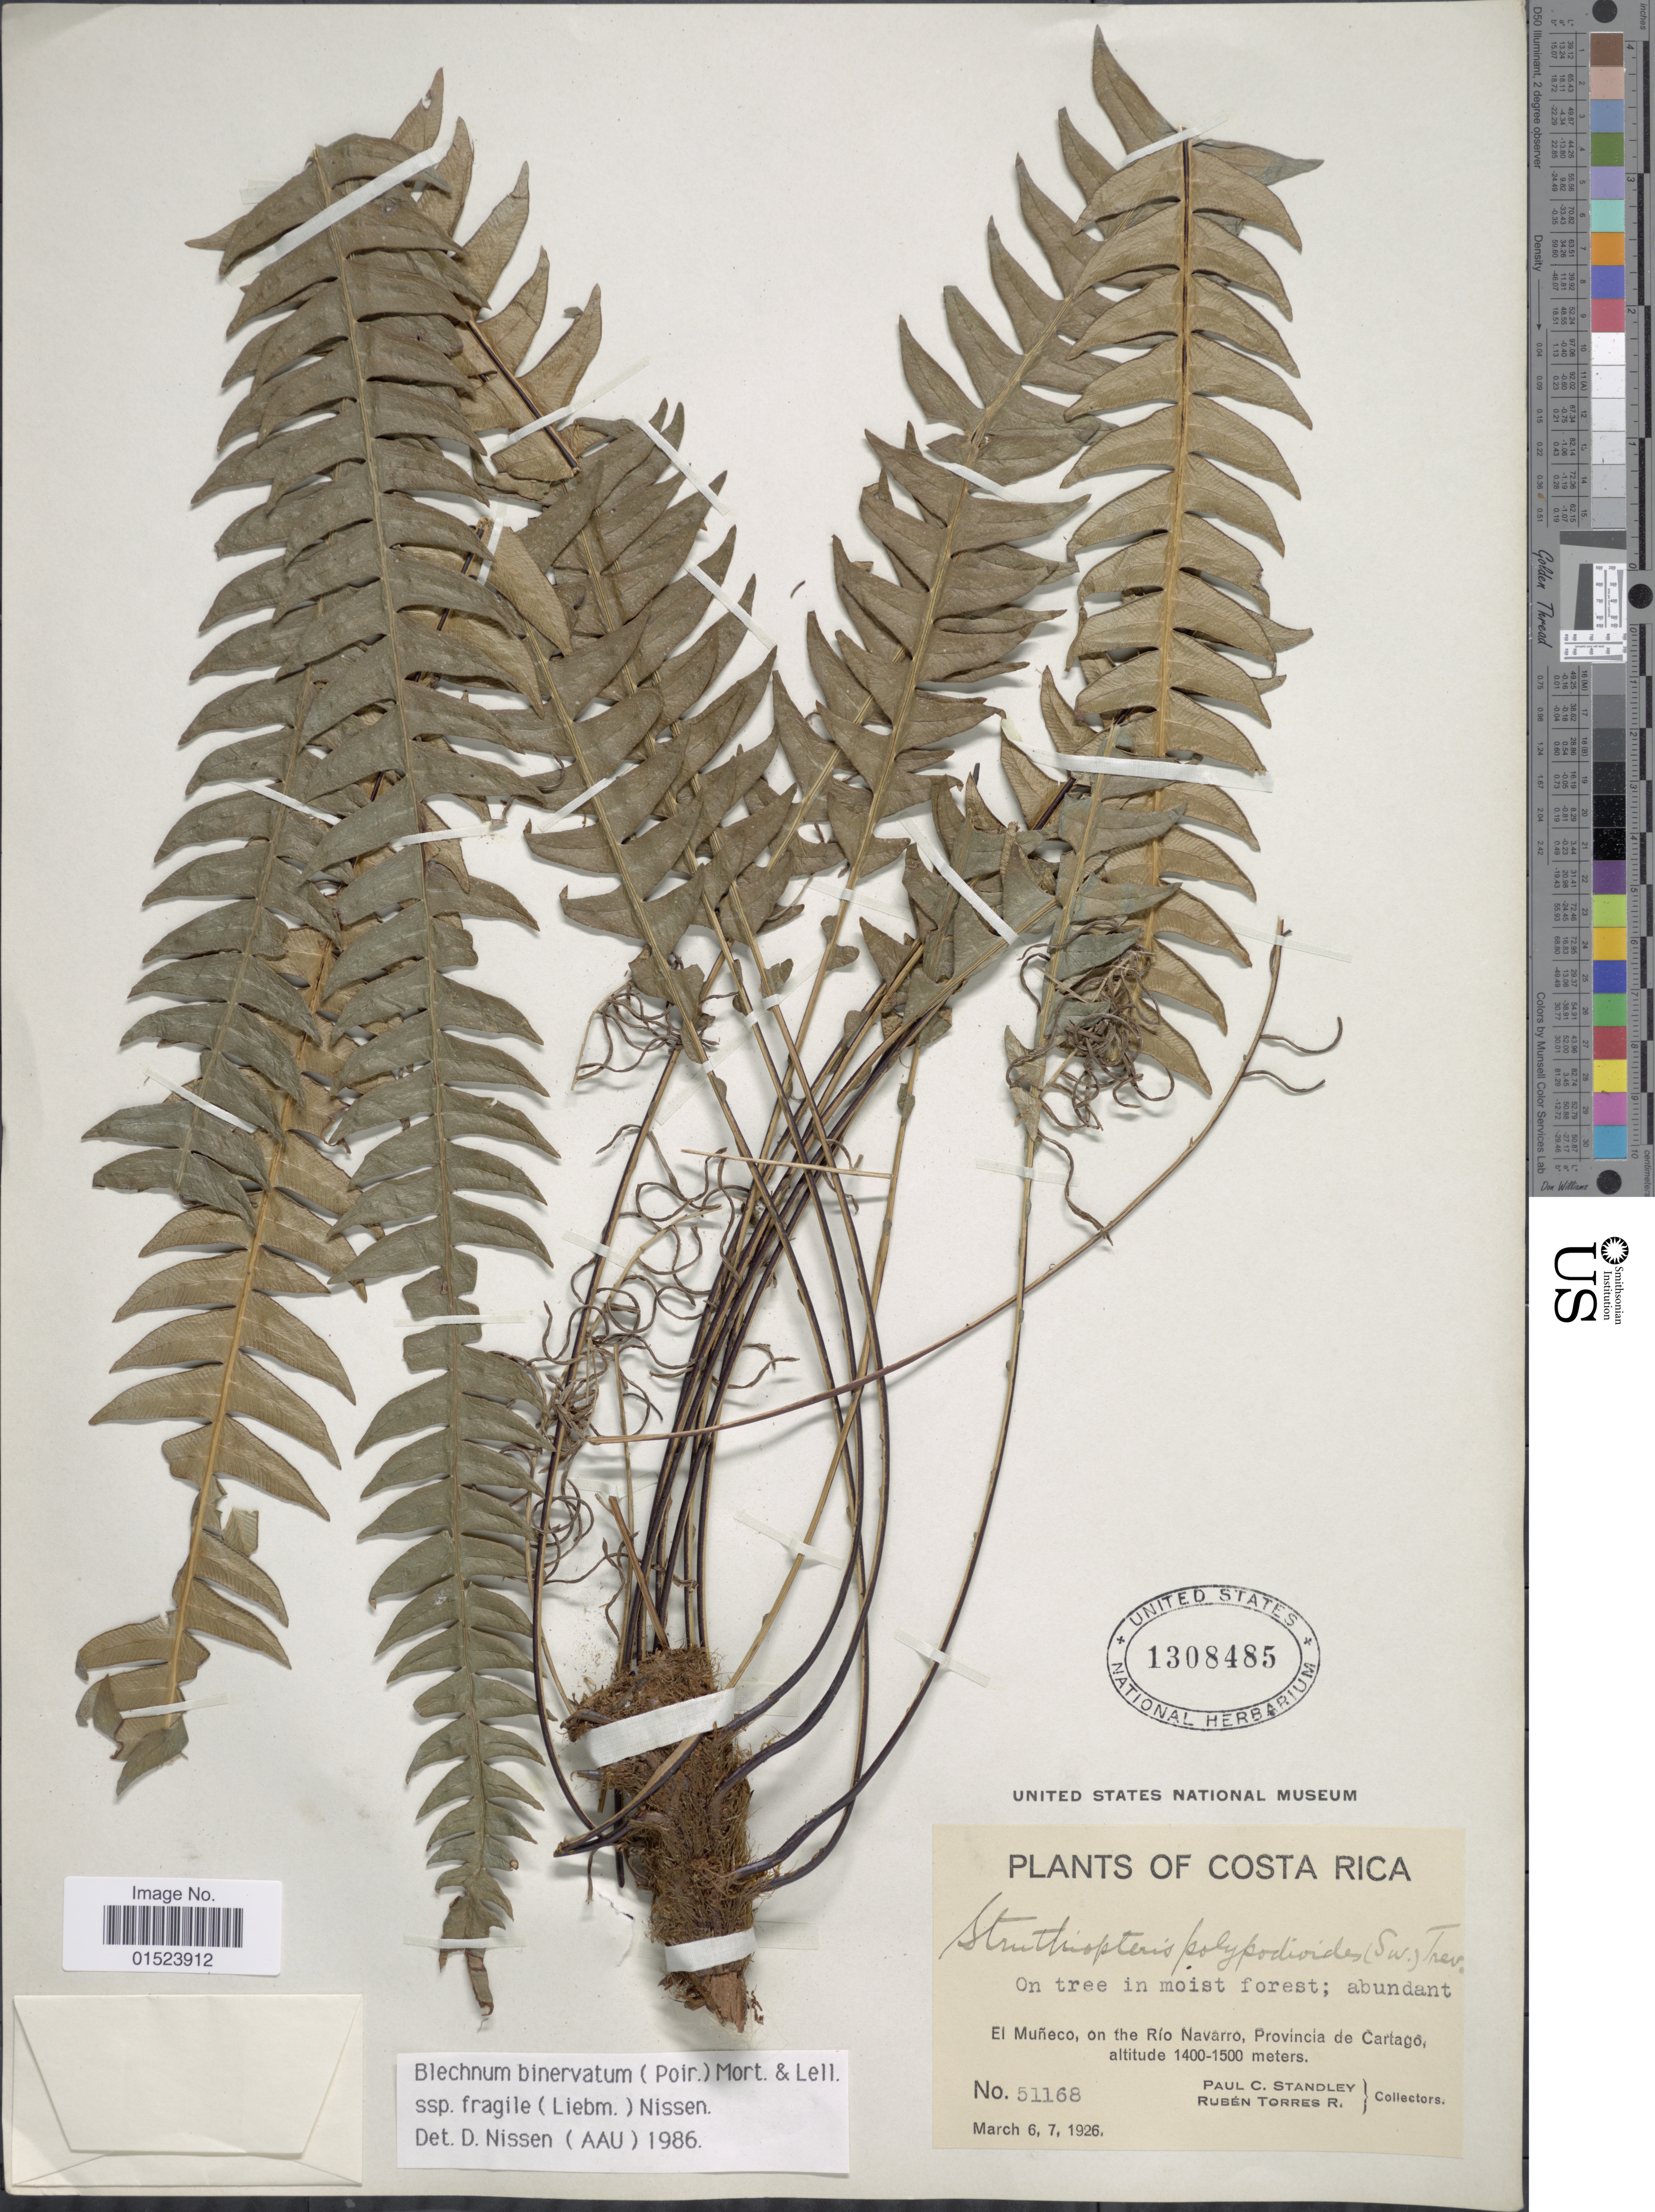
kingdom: Plantae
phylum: Tracheophyta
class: Polypodiopsida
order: Polypodiales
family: Blechnaceae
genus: Blechnum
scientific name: Blechnum fragile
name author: (Liebm.) C.V. Morton & Lellinger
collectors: P. C. Standley & R. Torres Rojas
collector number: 51168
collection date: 1926-03-06/1926-03-07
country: Costa Rica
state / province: Cartago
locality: El Muñeco, on the Río Navarro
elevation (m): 1400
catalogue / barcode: US 1308485